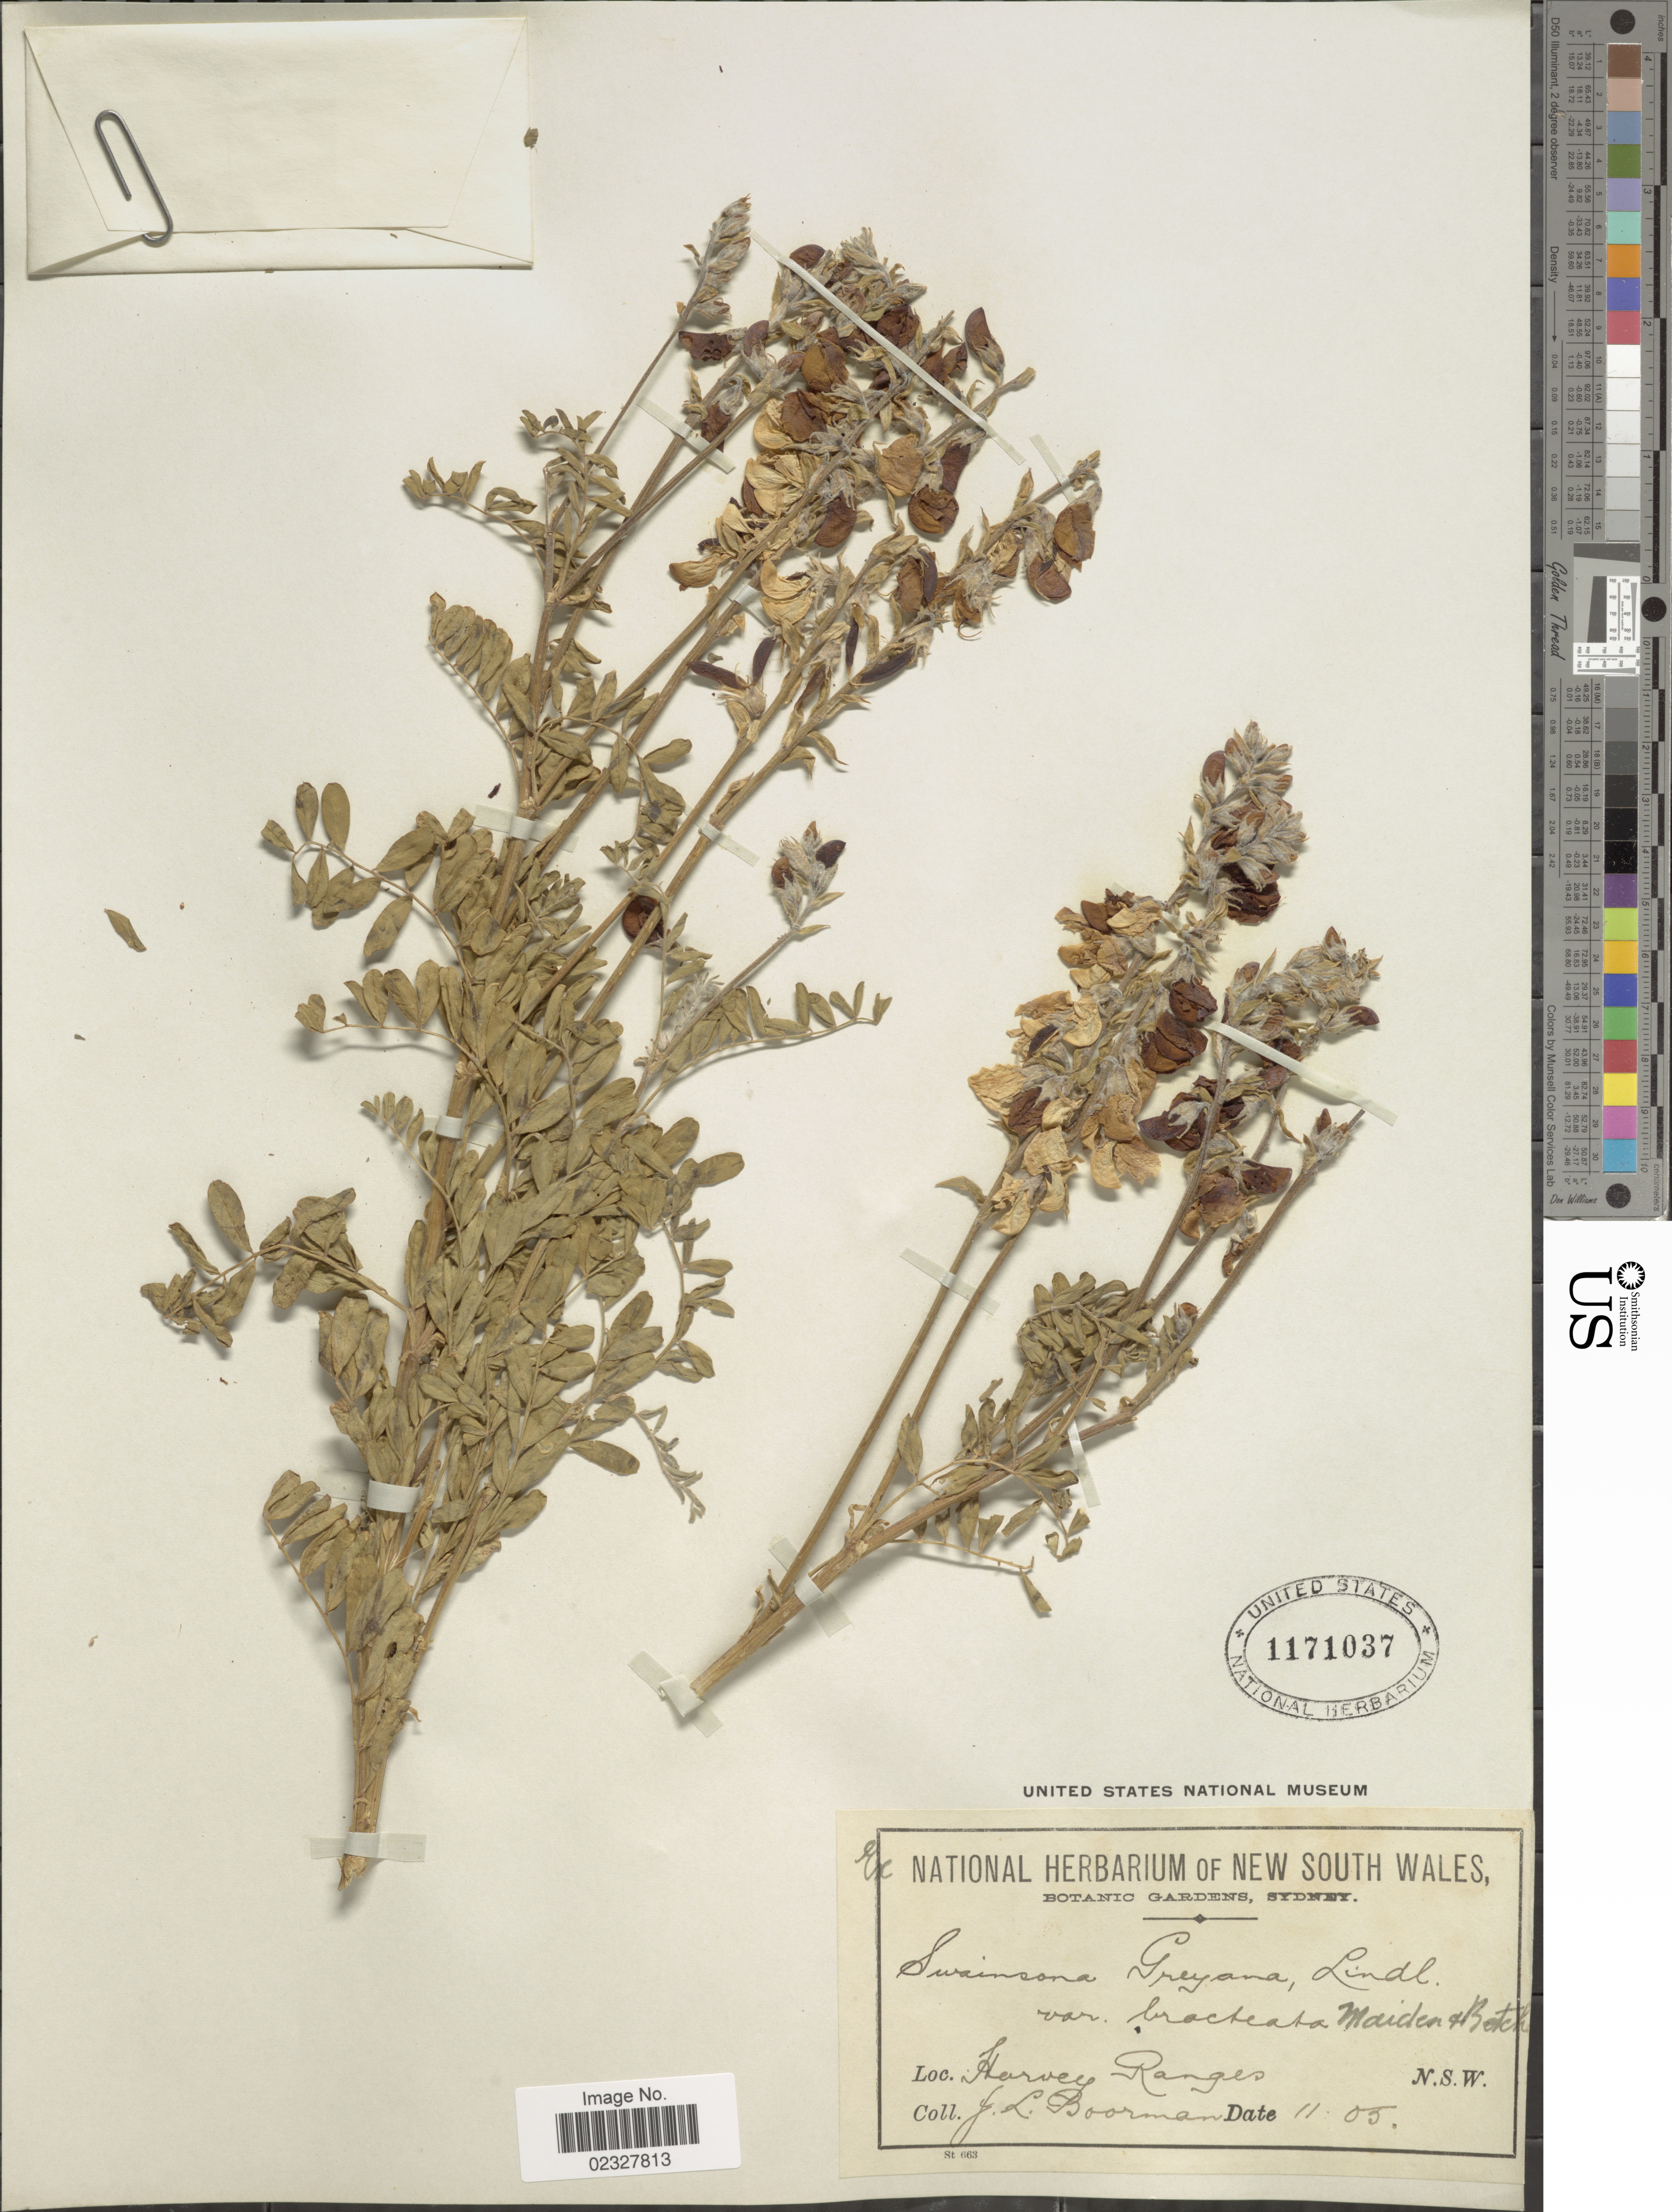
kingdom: Plantae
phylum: Tracheophyta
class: Magnoliopsida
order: Fabales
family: Fabaceae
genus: Swainsona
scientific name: Swainsona greyana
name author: Lindl.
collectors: J. Boorman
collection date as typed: Transcribed d/m/y: /11/5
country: Australia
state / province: New South Wales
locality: N.S.W. Harvey Ranges.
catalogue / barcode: US 1171037